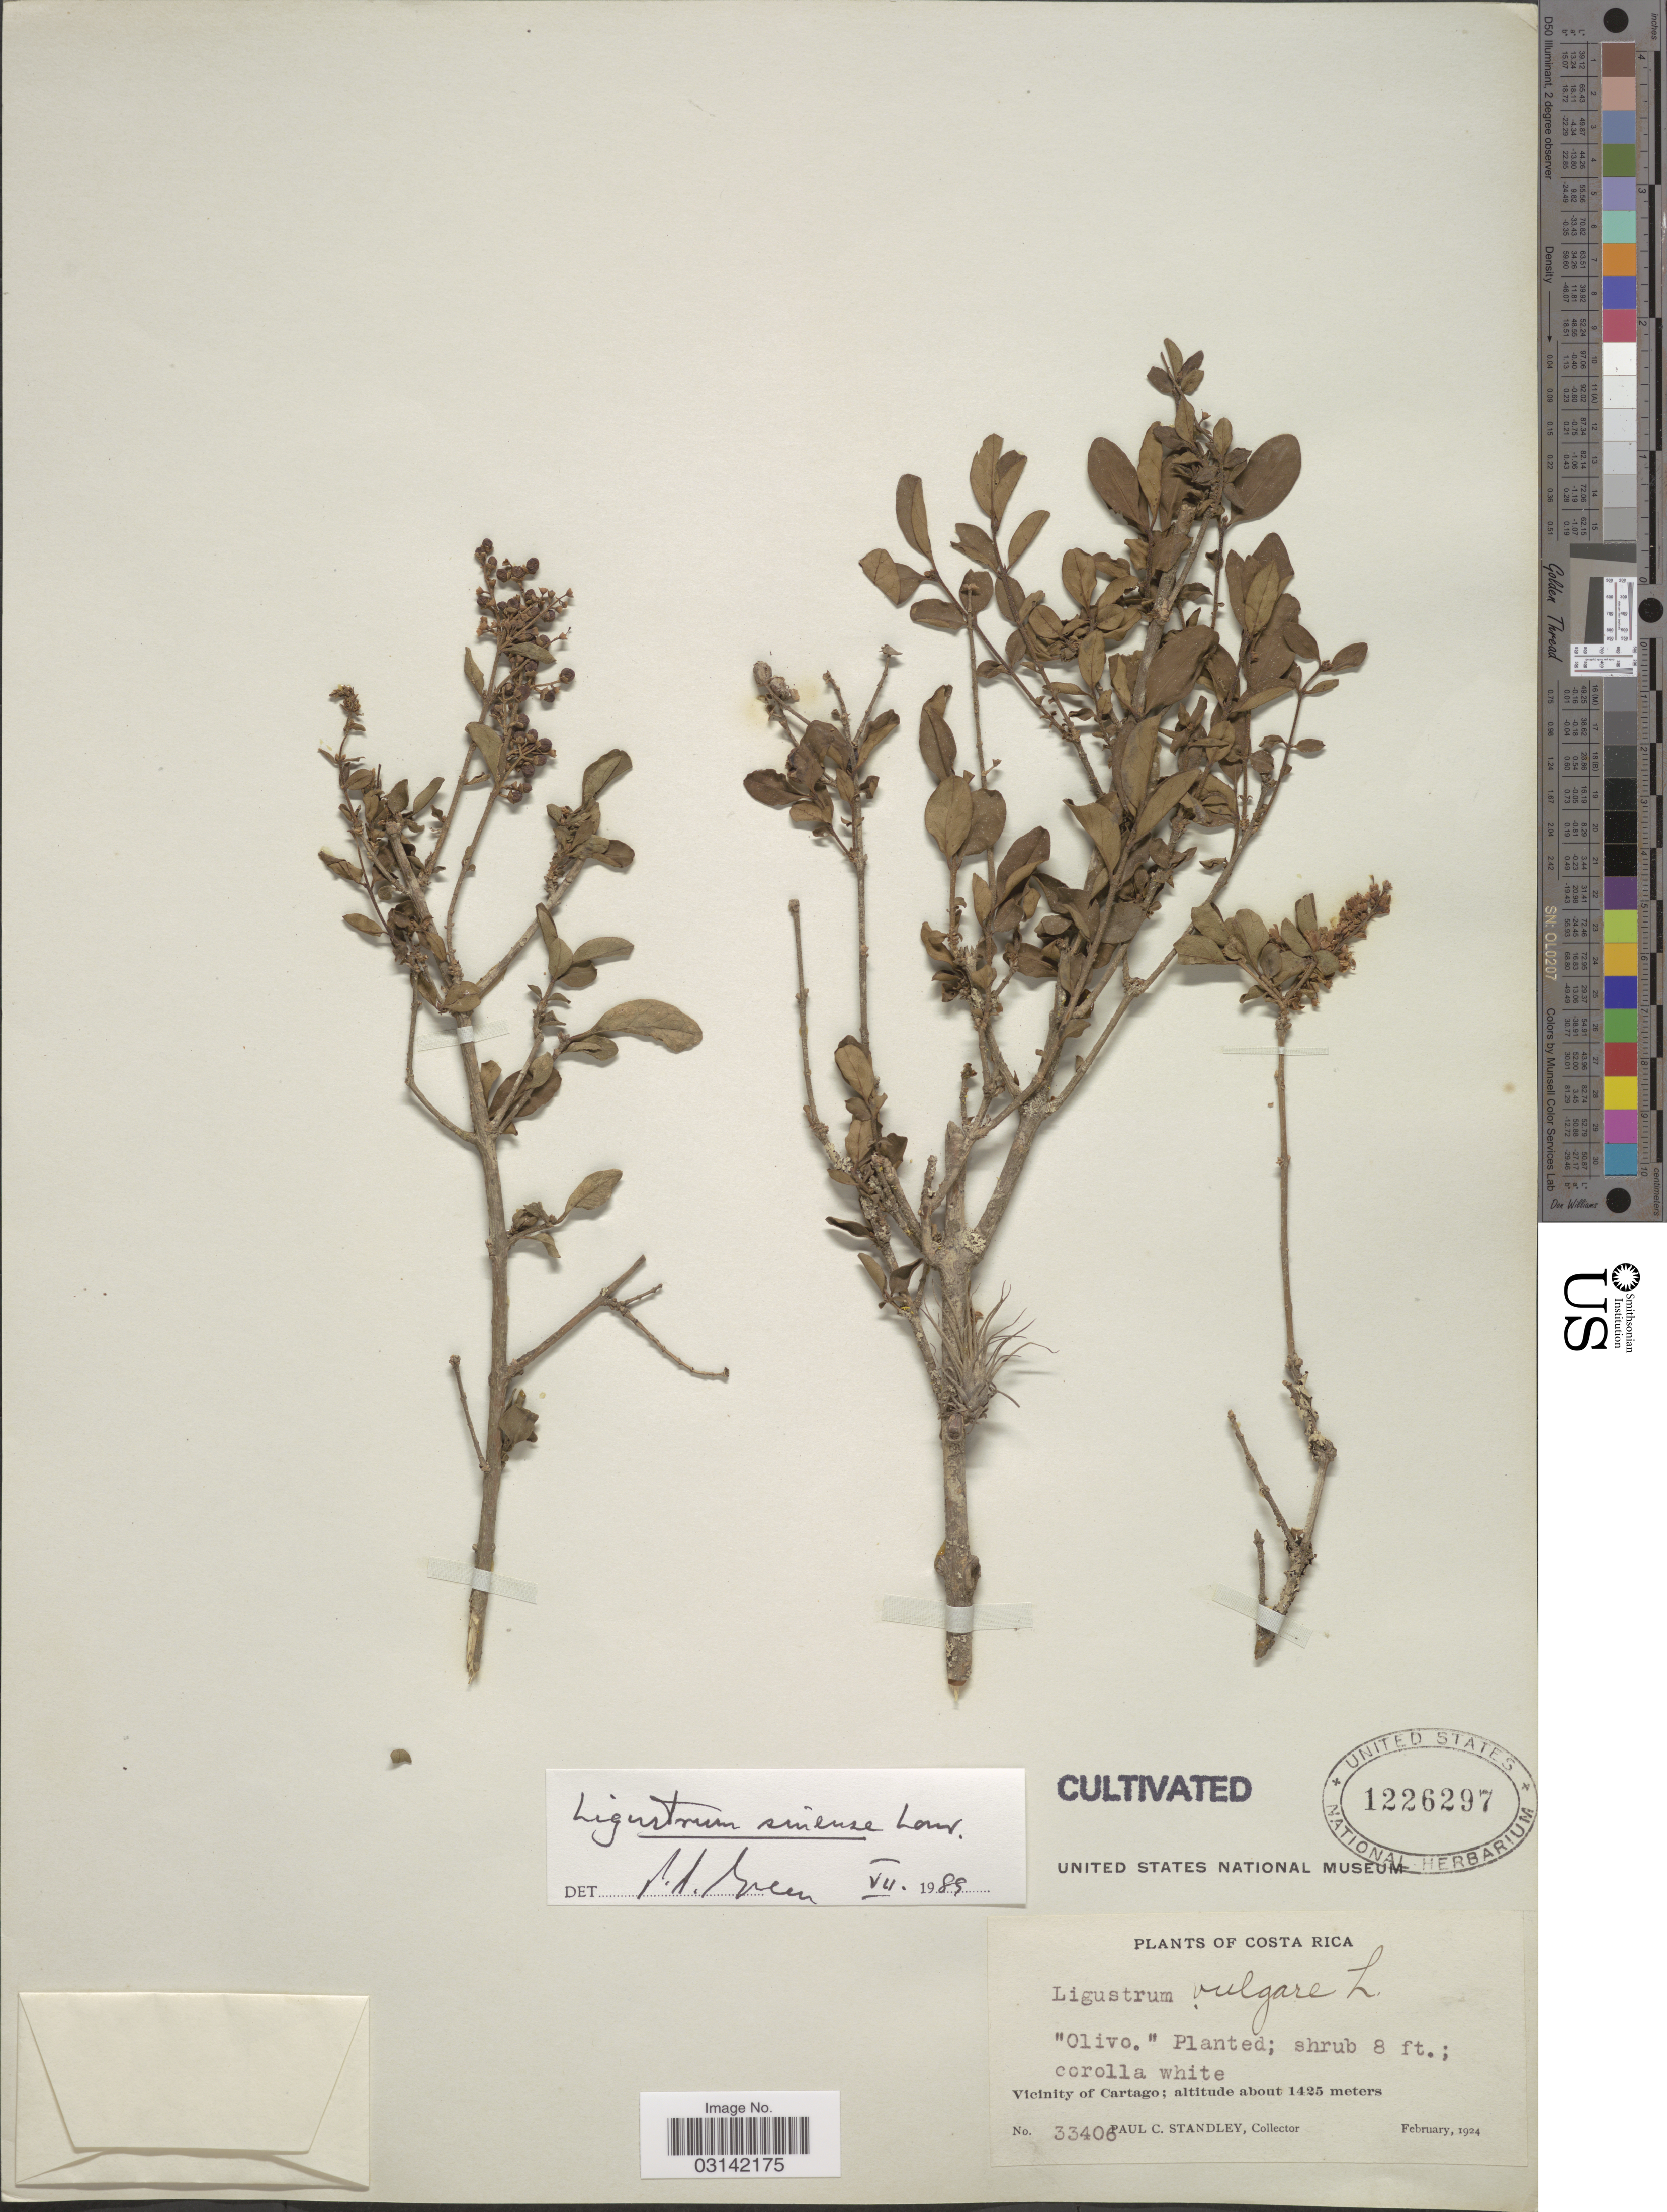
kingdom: Plantae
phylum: Tracheophyta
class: Magnoliopsida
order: Lamiales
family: Oleaceae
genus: Ligustrum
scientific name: Ligustrum sinense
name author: Lour.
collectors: P. C. Standley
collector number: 33406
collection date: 1924-02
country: Costa Rica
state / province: Cartago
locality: Vicinity of Cartago.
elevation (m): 1425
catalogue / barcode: US 1226297